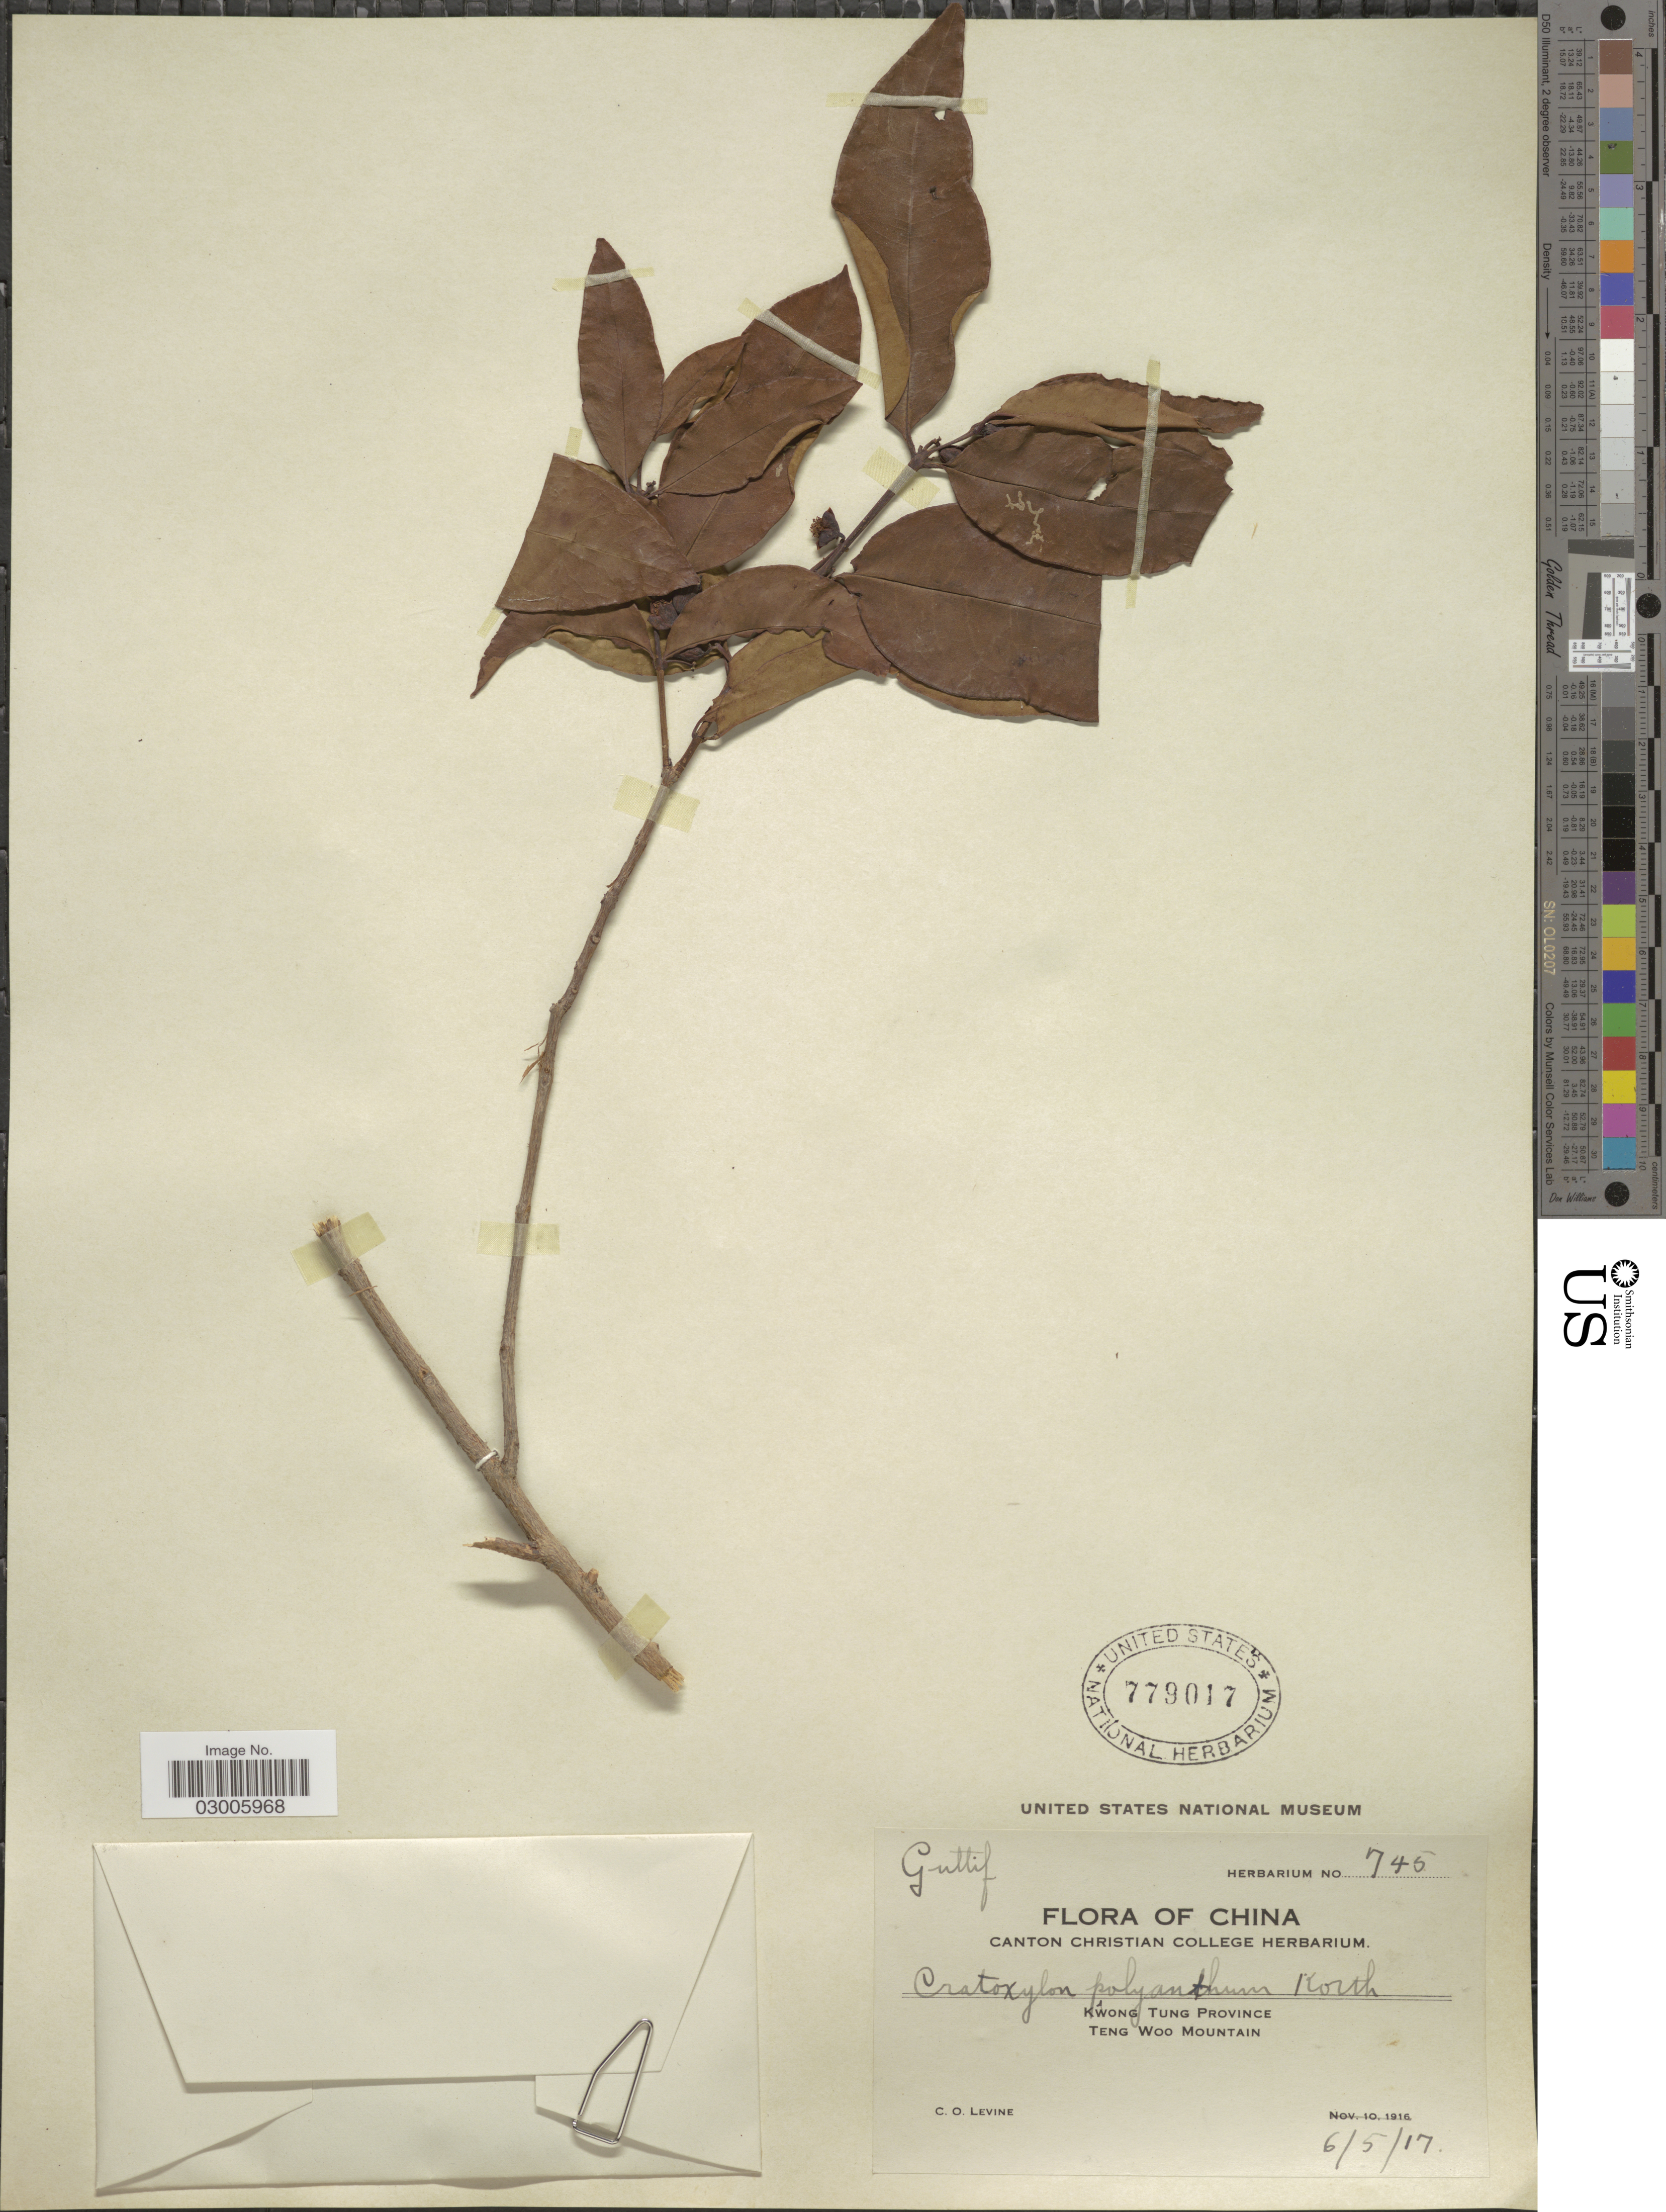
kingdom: Plantae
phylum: Tracheophyta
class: Magnoliopsida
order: Malpighiales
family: Hypericaceae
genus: Cratoxylum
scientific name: Cratoxylum polyanthum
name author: Korth.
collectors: C. O. Levine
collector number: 745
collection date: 1917-05-06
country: China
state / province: Guangdong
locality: Kwong Tung Province. Teng Woo Mountain.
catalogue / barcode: US 779017